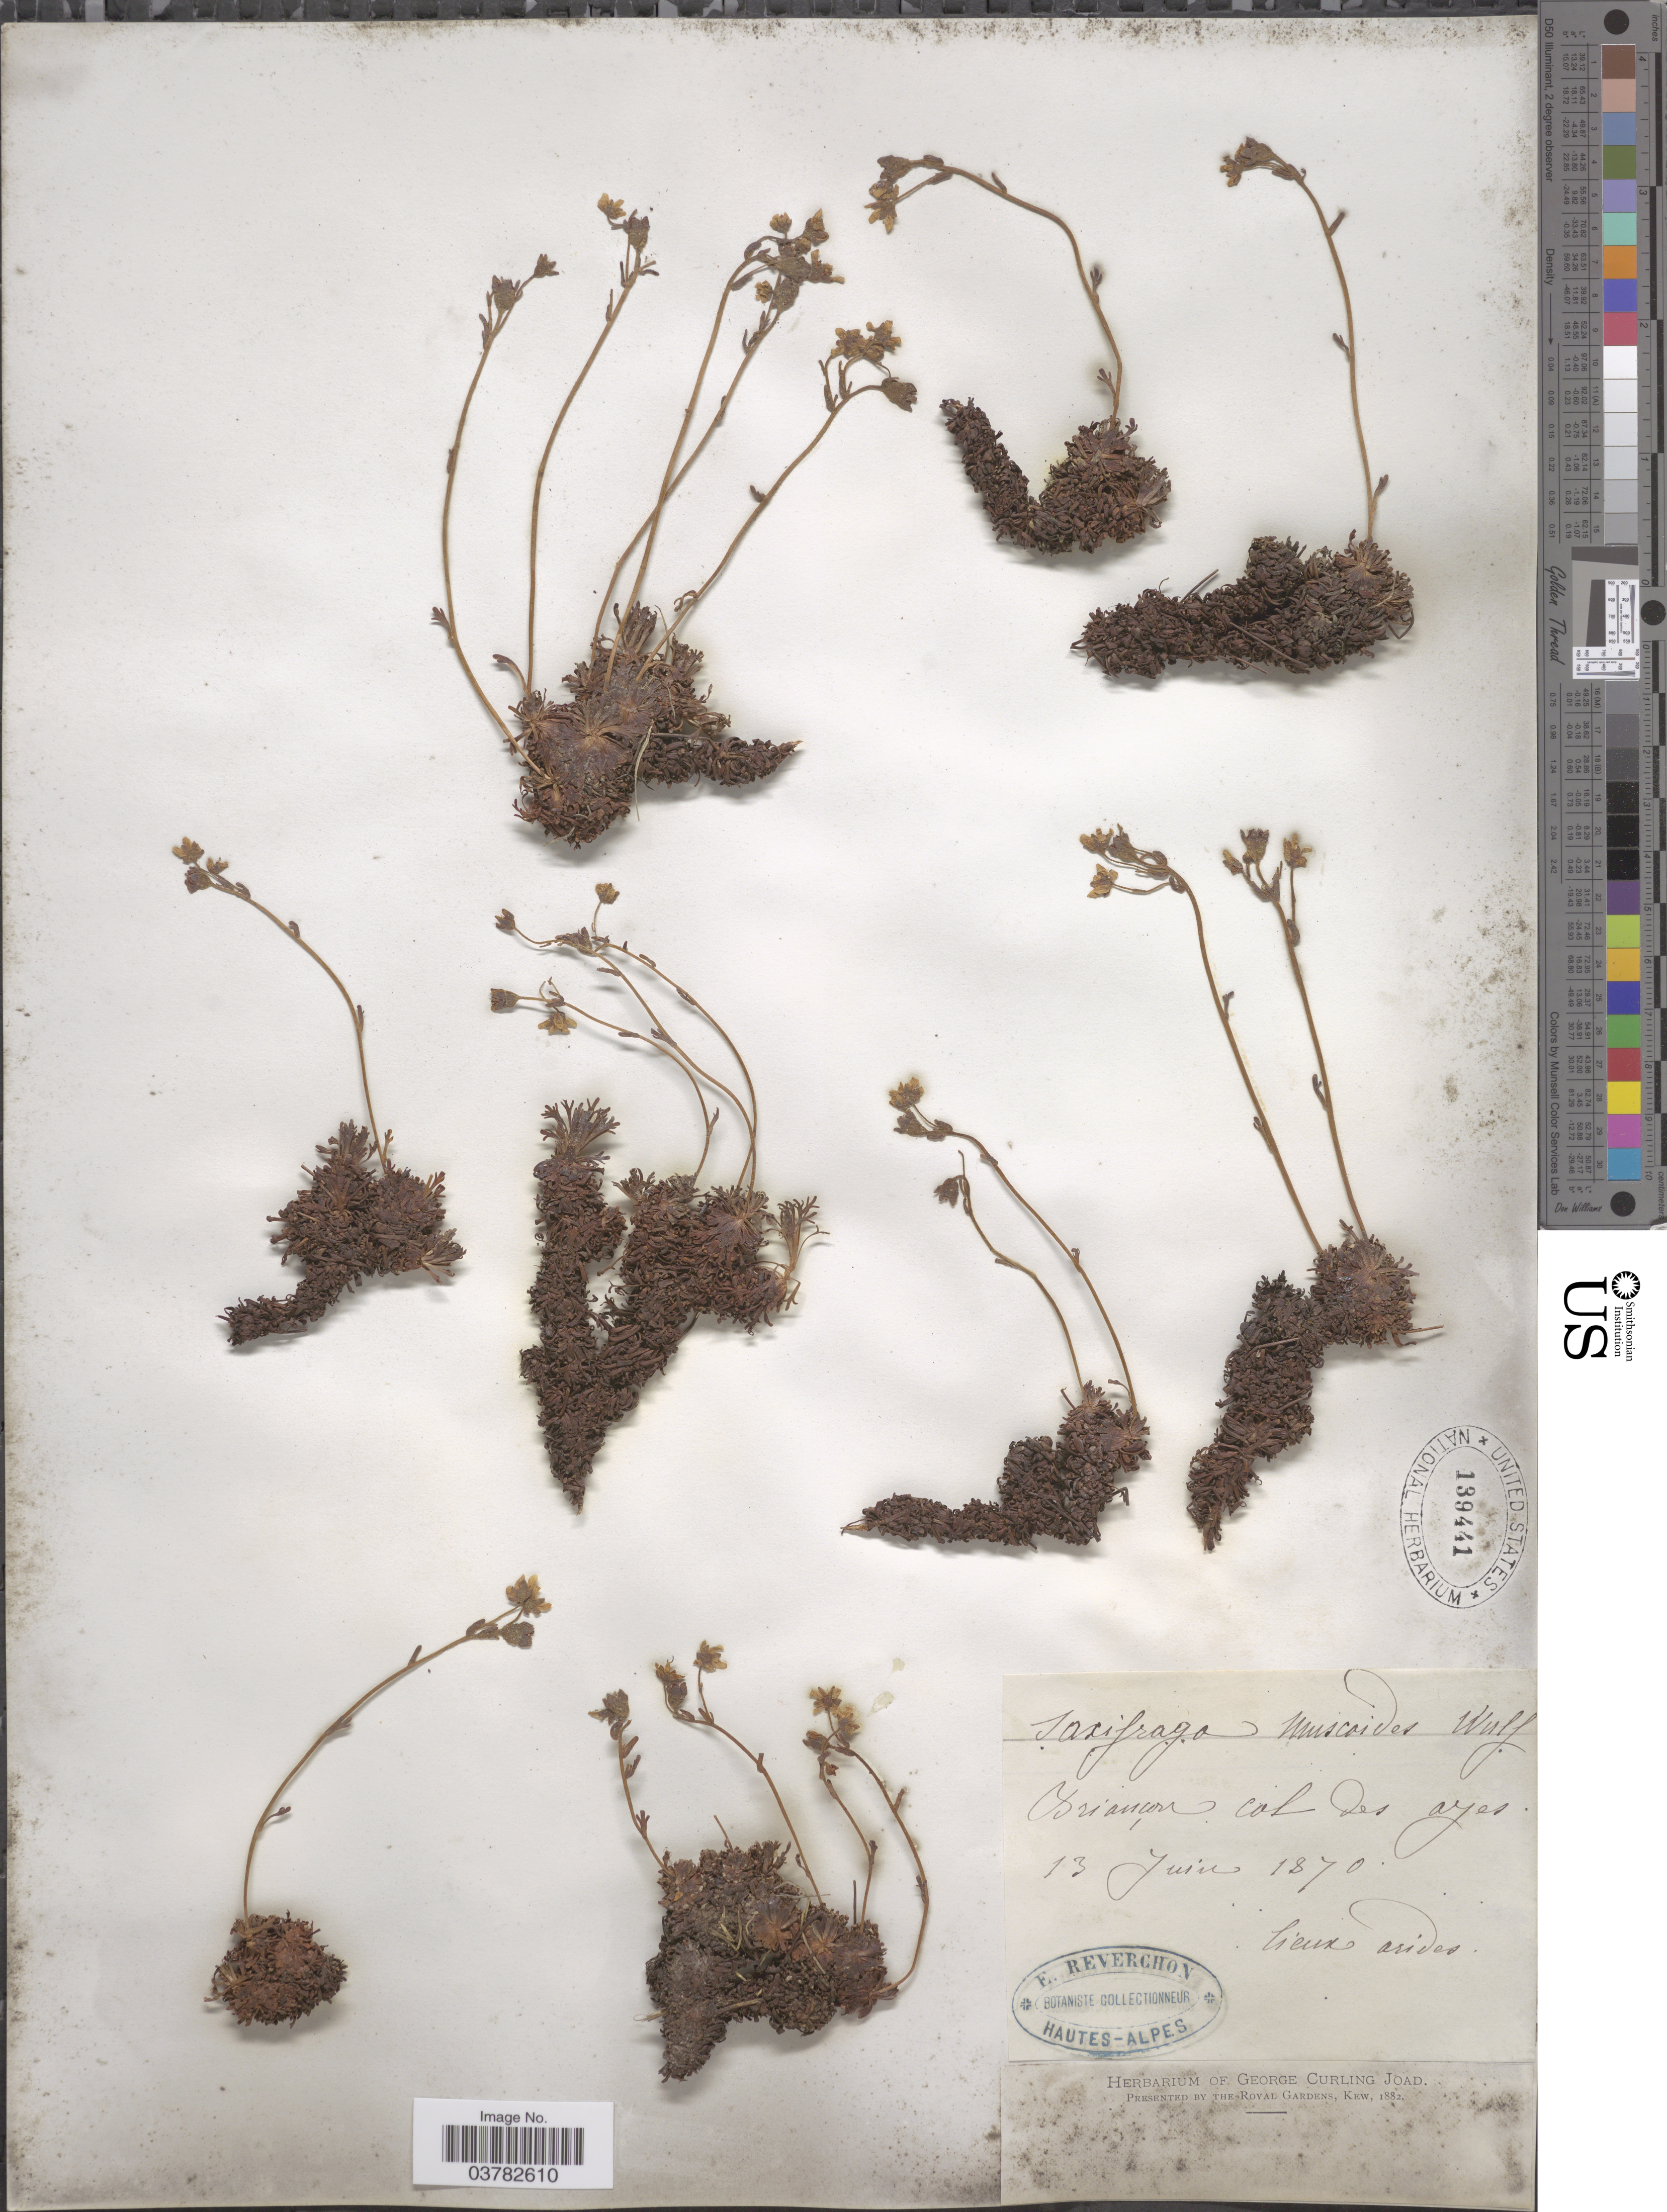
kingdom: Plantae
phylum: Tracheophyta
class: Magnoliopsida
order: Saxifragales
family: Saxifragaceae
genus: Saxifraga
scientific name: Saxifraga muscoides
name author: All.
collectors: E. Reverchon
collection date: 1870-06-13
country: France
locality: Briançon col des alpes.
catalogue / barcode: US 139441